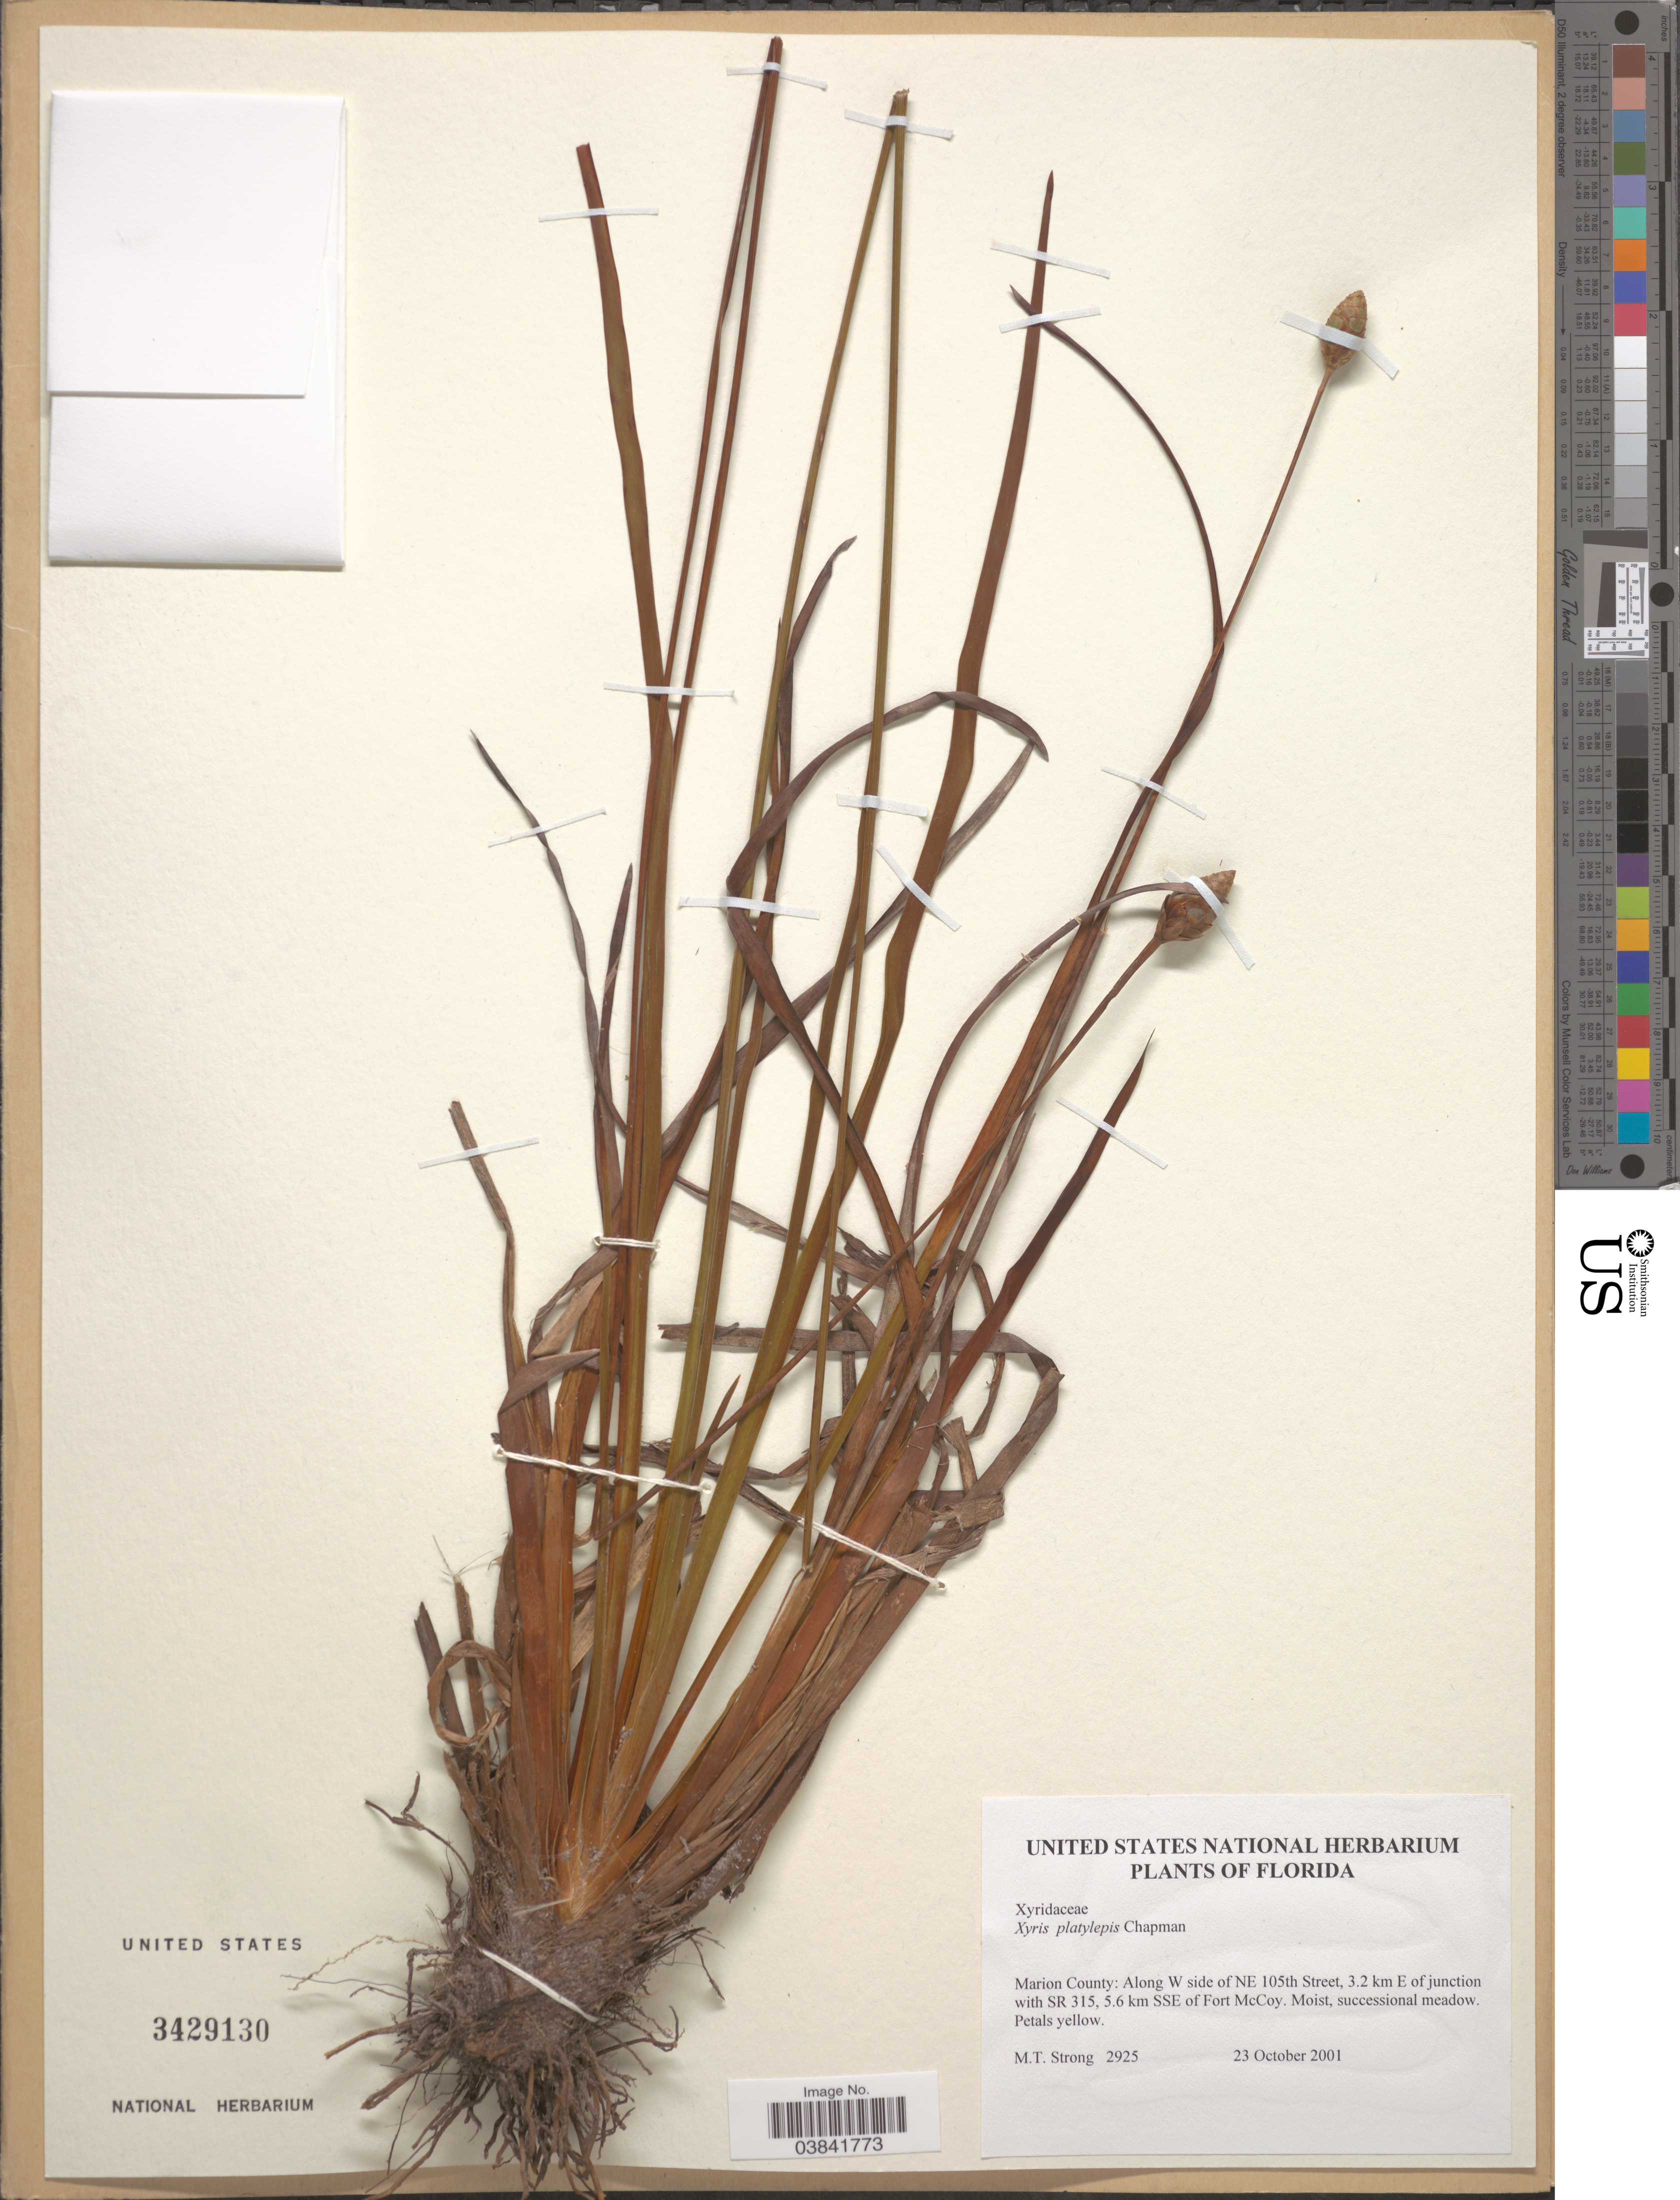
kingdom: Plantae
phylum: Tracheophyta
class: Liliopsida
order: Poales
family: Xyridaceae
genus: Xyris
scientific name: Xyris platylepis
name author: Chapm.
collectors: M. T. Strong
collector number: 2925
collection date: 2001-10-23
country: United States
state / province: Florida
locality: Marion County: Along W side of NE 105th Street, 3.2 km E of junction with SR 315, 5.6 km SSE of Fort McCoy.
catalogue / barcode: US 3429130